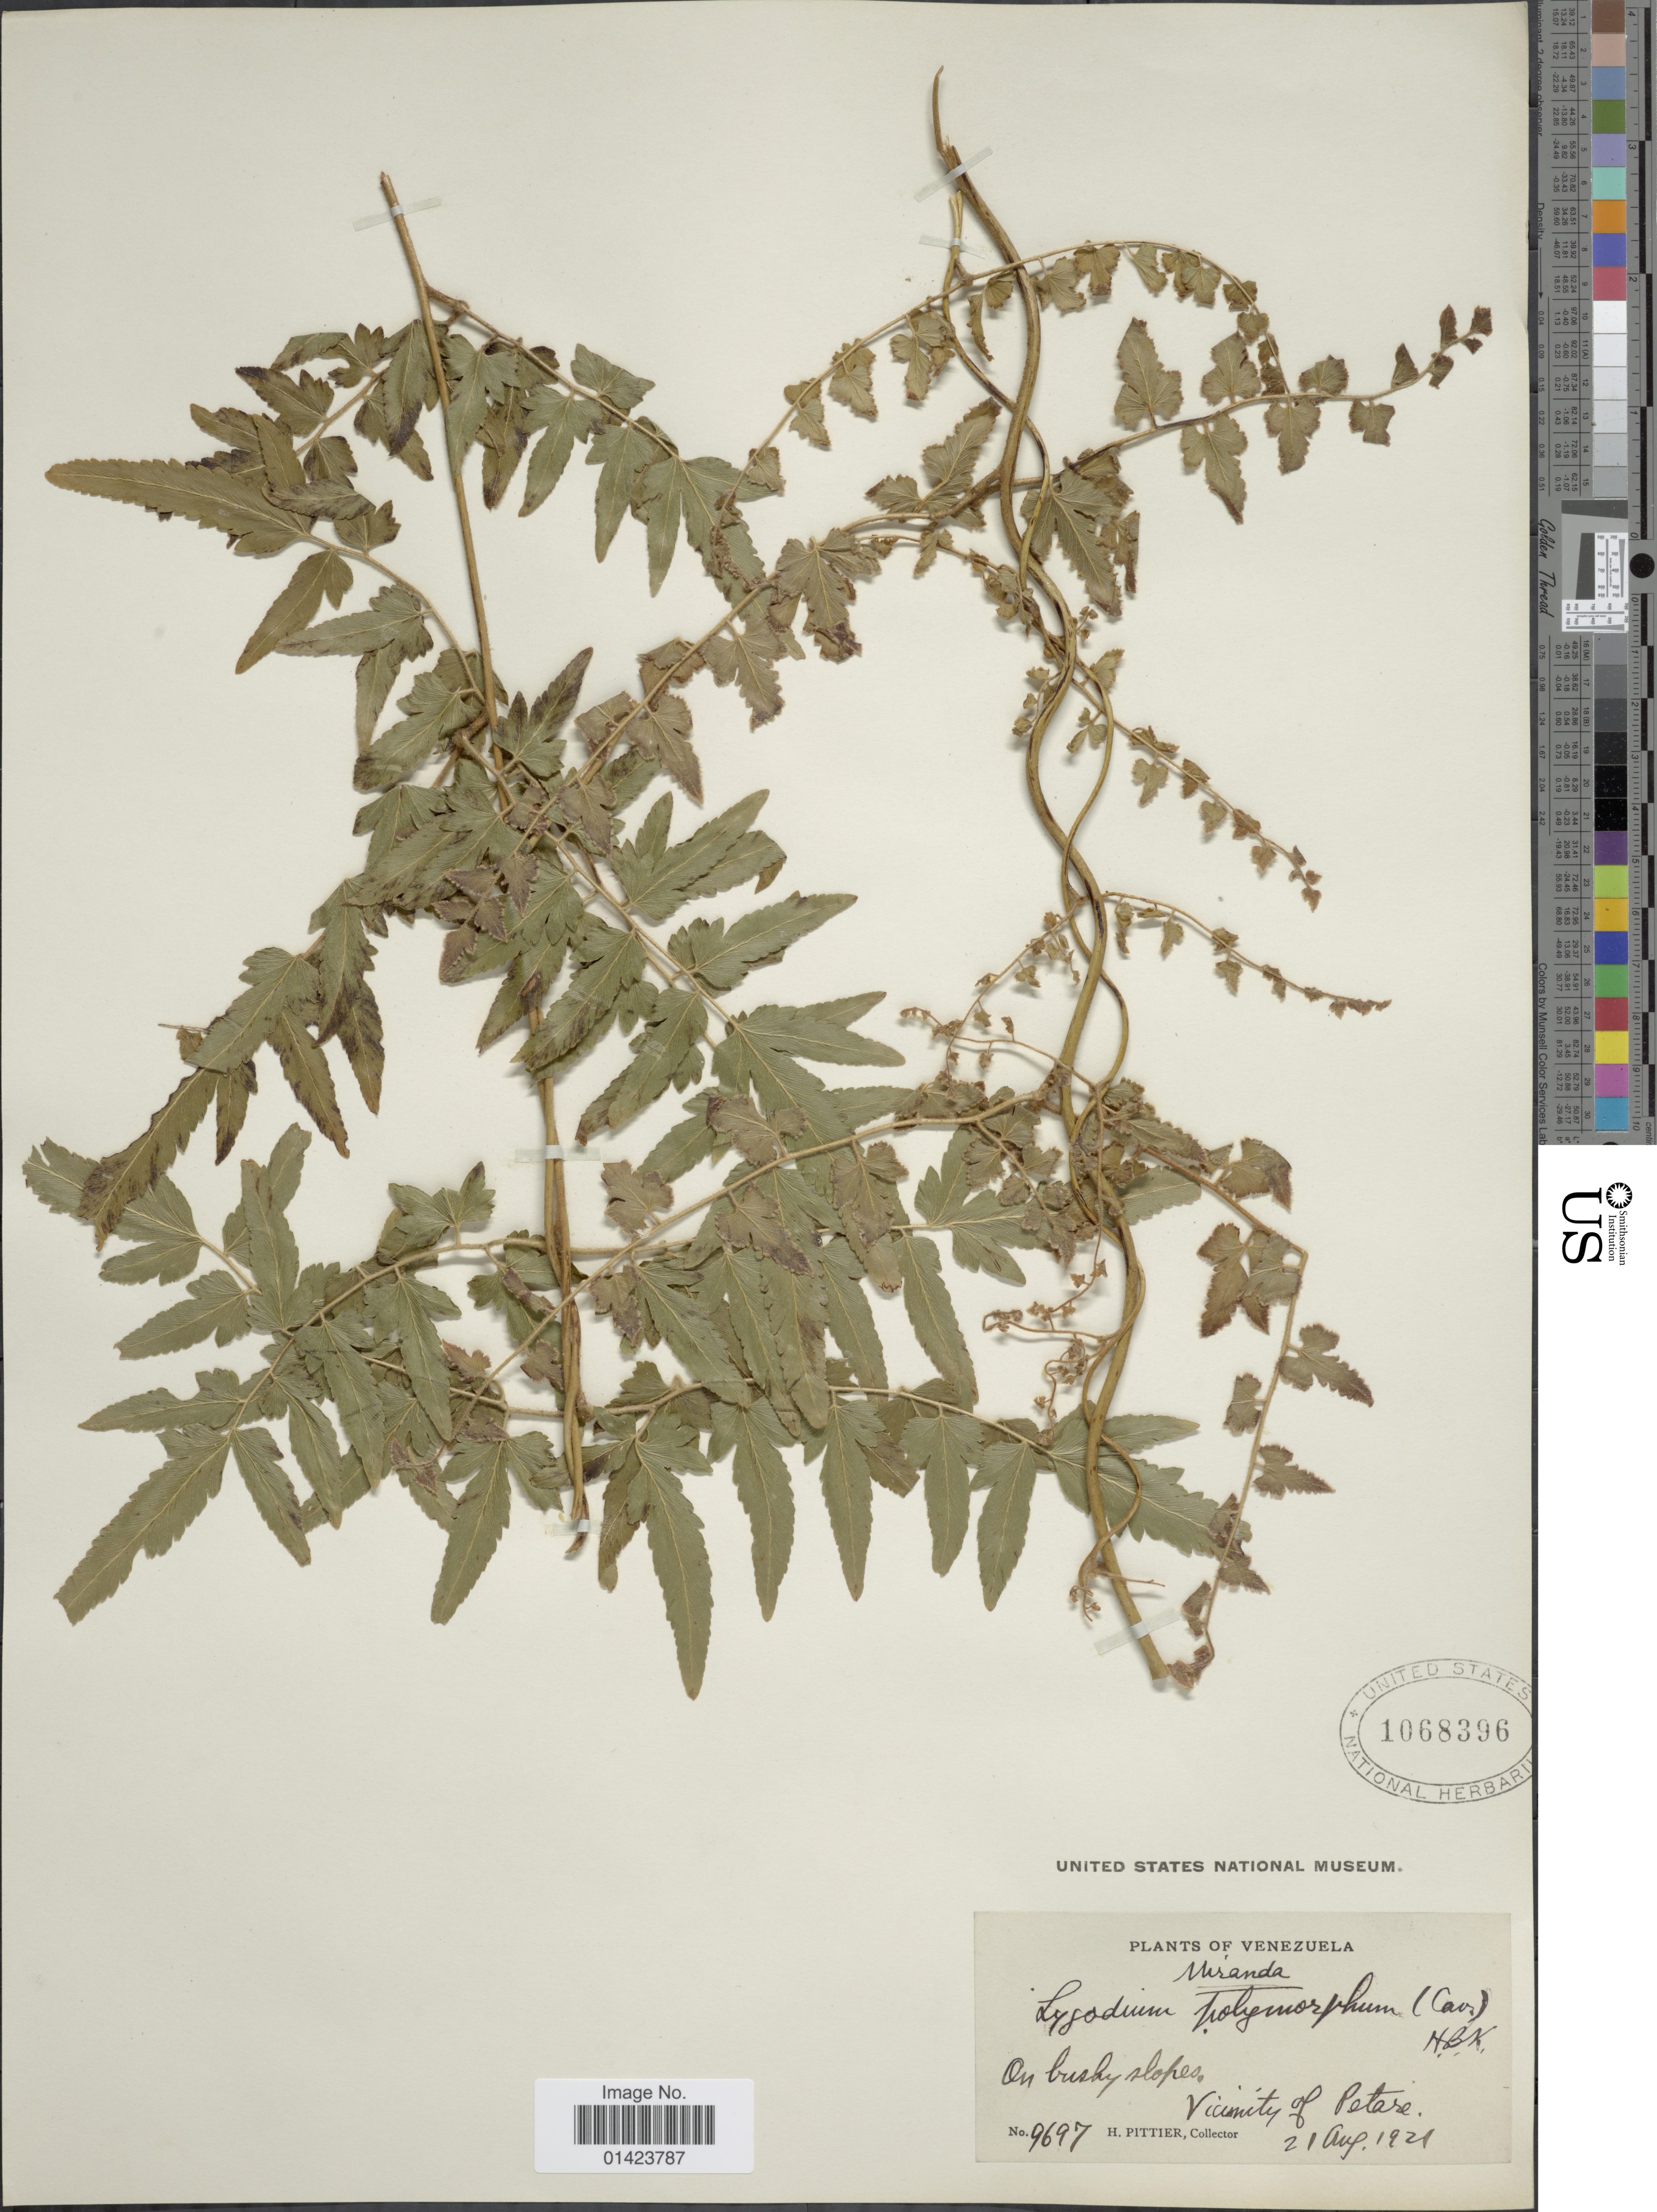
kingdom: Plantae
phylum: Tracheophyta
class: Polypodiopsida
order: Schizaeales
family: Lygodiaceae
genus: Lygodium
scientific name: Lygodium venustum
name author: Sw.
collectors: H. F. Pittier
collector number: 9697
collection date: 1921-08-21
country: Venezuela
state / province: Miranda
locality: on bushy slopes, Vicinity of Petare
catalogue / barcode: US 1068396